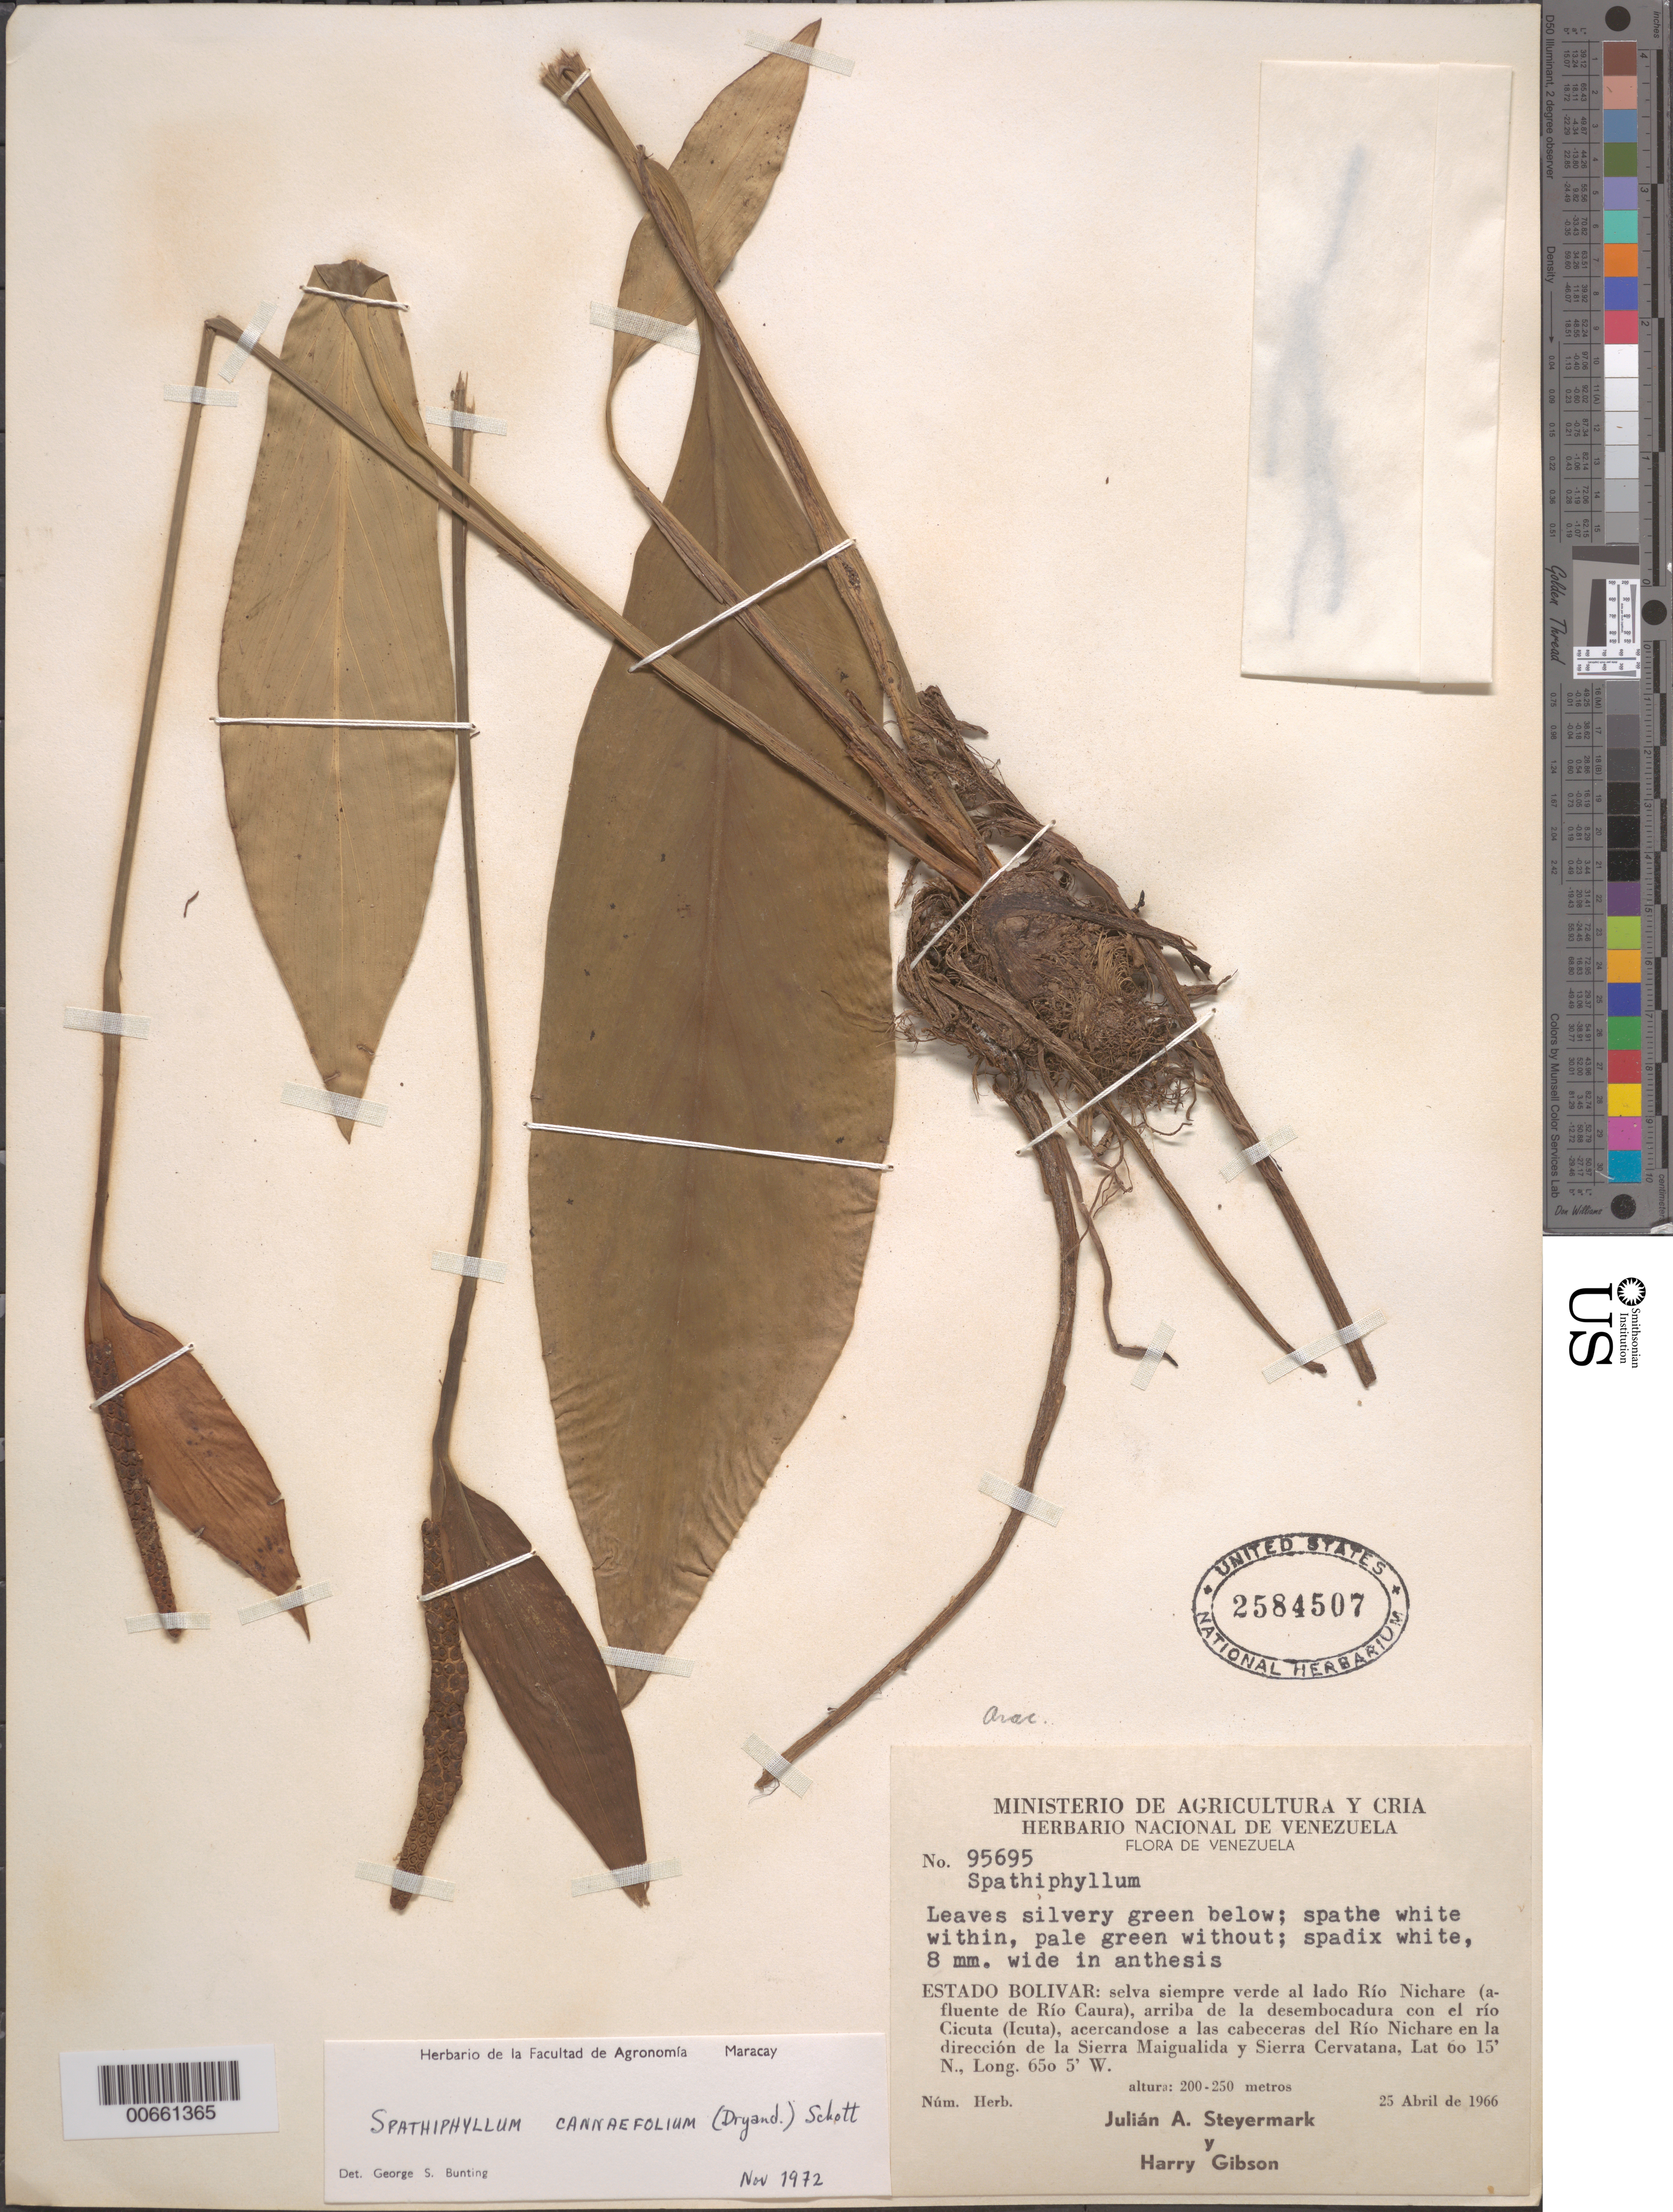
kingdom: Plantae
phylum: Tracheophyta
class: Liliopsida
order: Alismatales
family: Araceae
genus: Spathiphyllum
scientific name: Spathiphyllum cannifolium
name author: (Dryand. ex Sims) Schott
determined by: Bunting, G. S.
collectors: J. Steyermark & H. Gibson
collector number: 95695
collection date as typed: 25-Apr-66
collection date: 1966-04-25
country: Venezuela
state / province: Sucre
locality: Peninsula de Paria, Cerro Espejo, entre Manacal y Pauji, arriba de Mundo Nuevo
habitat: Evergreen forest on the bank of Rio Nichare, flowing into Rio Caura, flowing from the mouth with rio Cicuta (Icuta)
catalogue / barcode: US 2584507